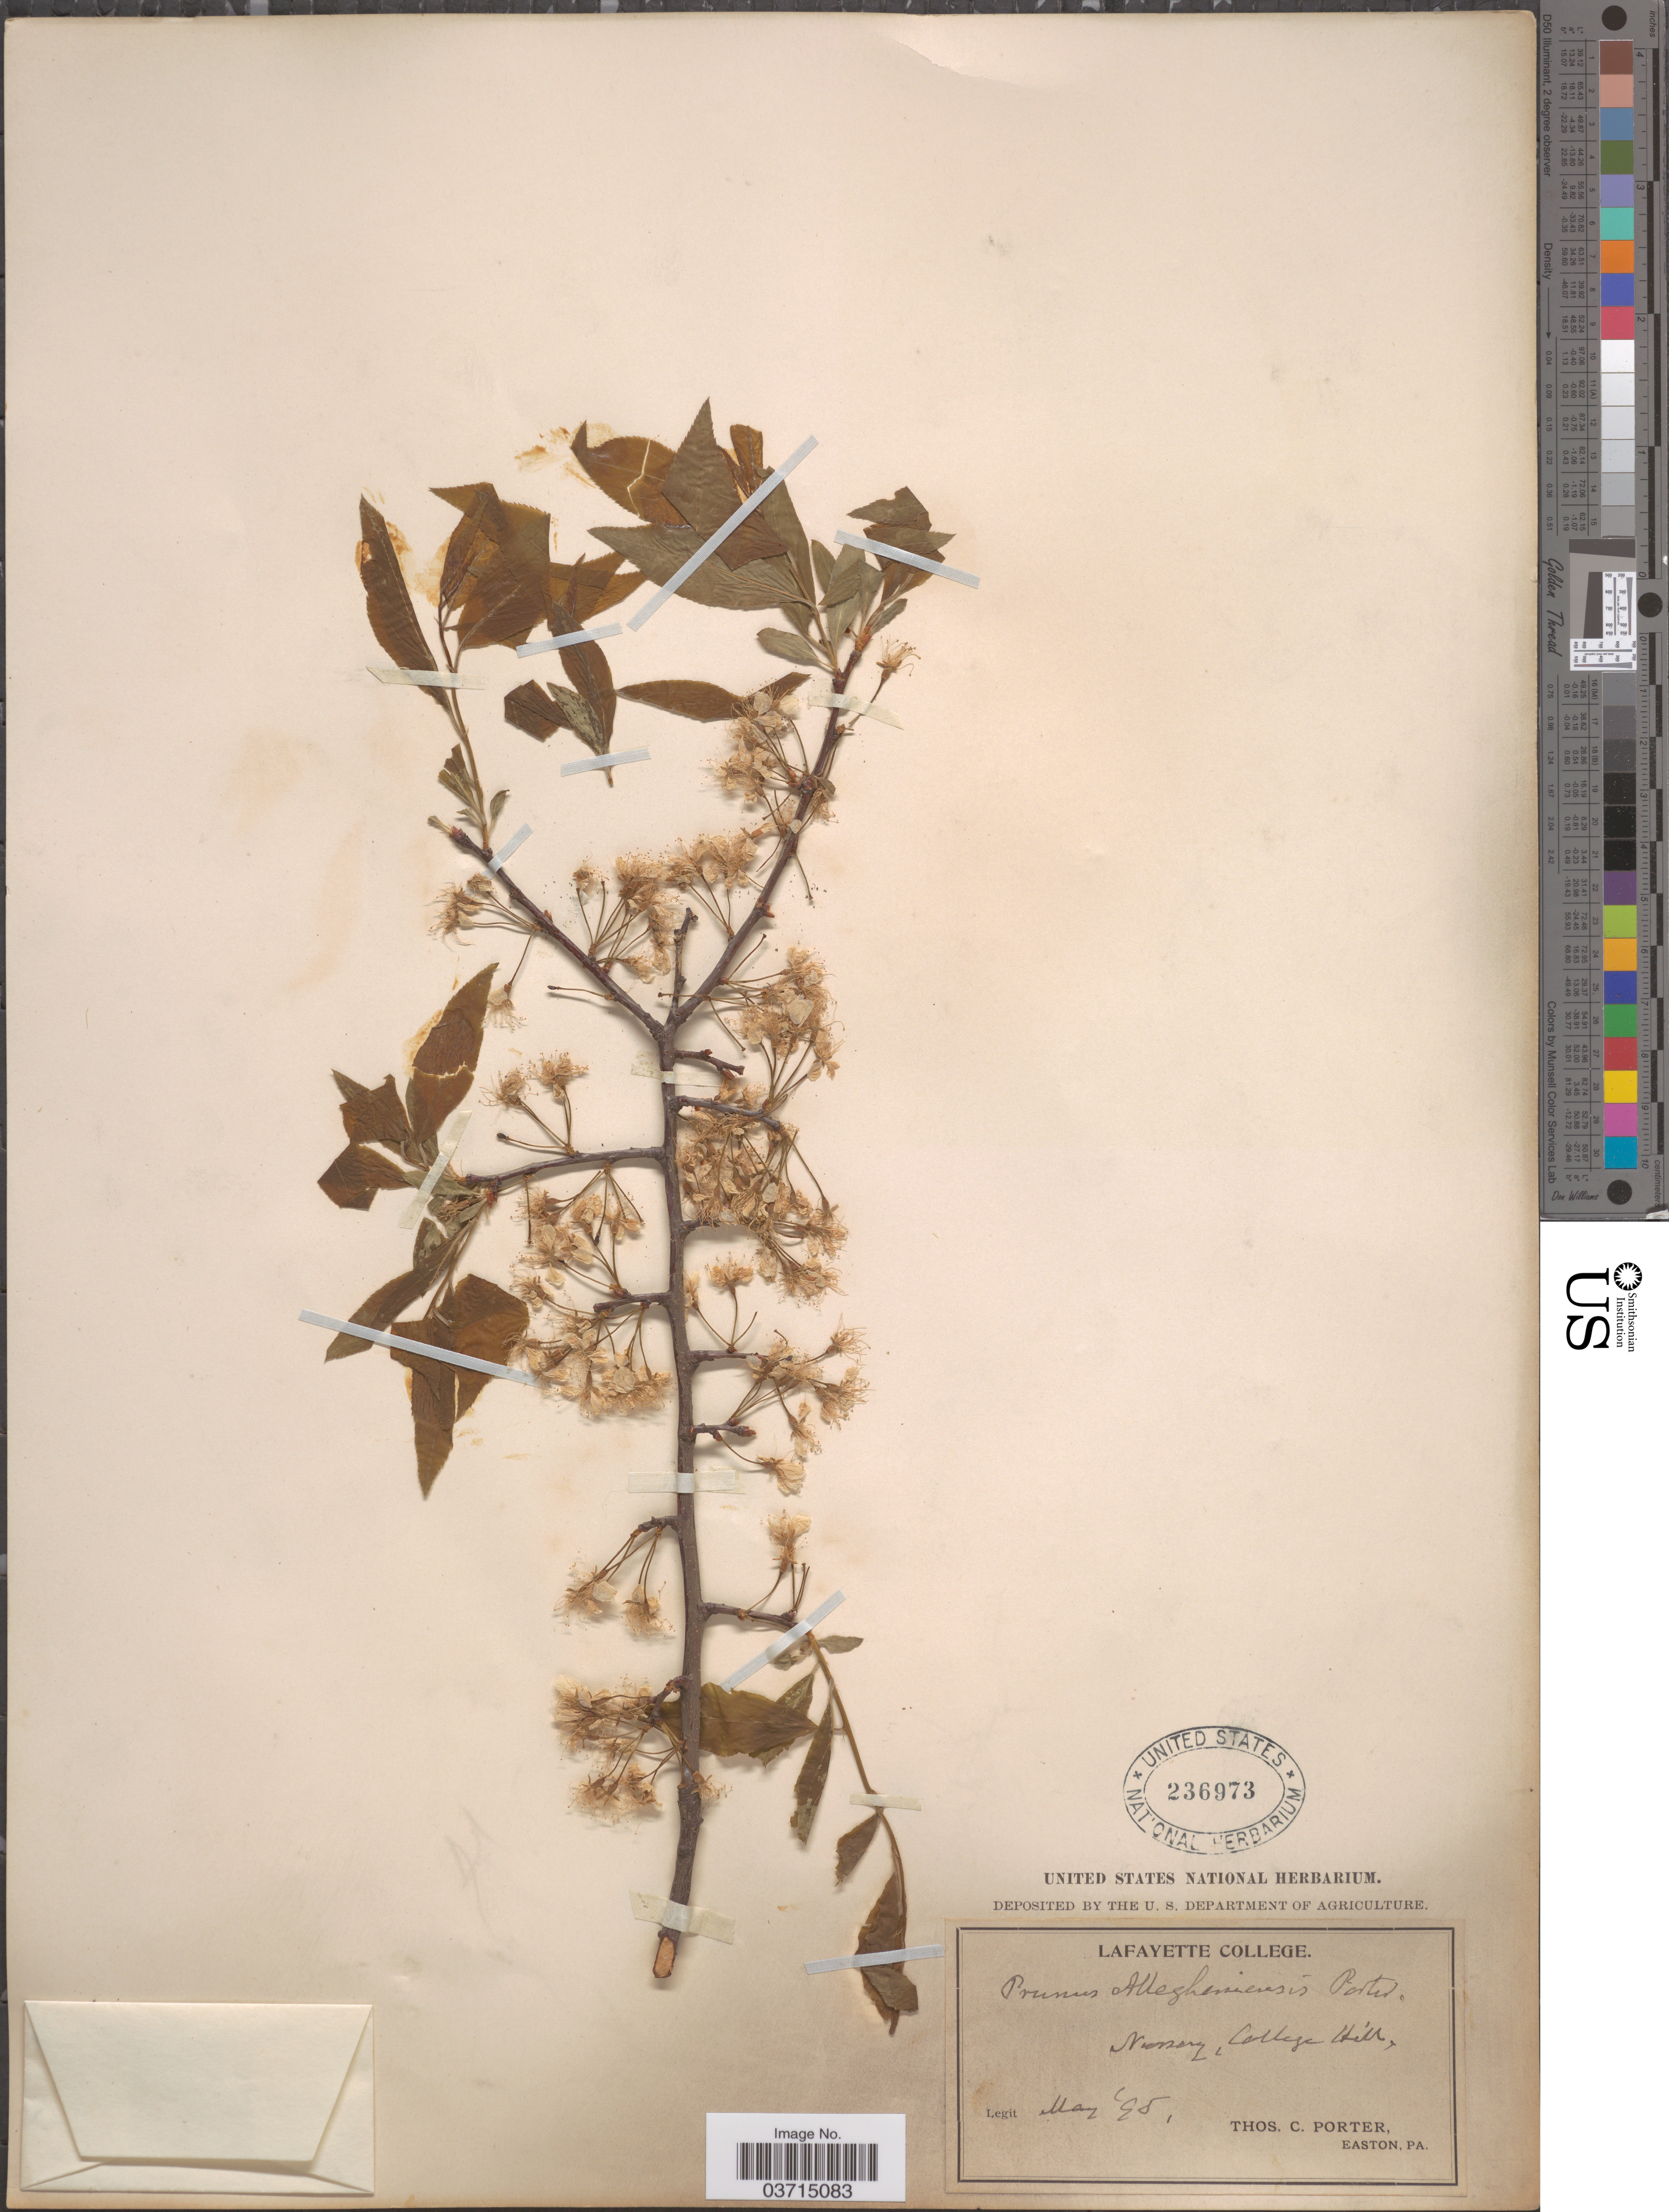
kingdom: Plantae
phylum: Tracheophyta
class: Magnoliopsida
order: Rosales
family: Rosaceae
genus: Prunus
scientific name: Prunus alleghaniensis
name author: Porter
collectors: T. Porter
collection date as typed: Transcribed d/m/y: /5/95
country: United States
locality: Nursery, College Hill.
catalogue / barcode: US 236973